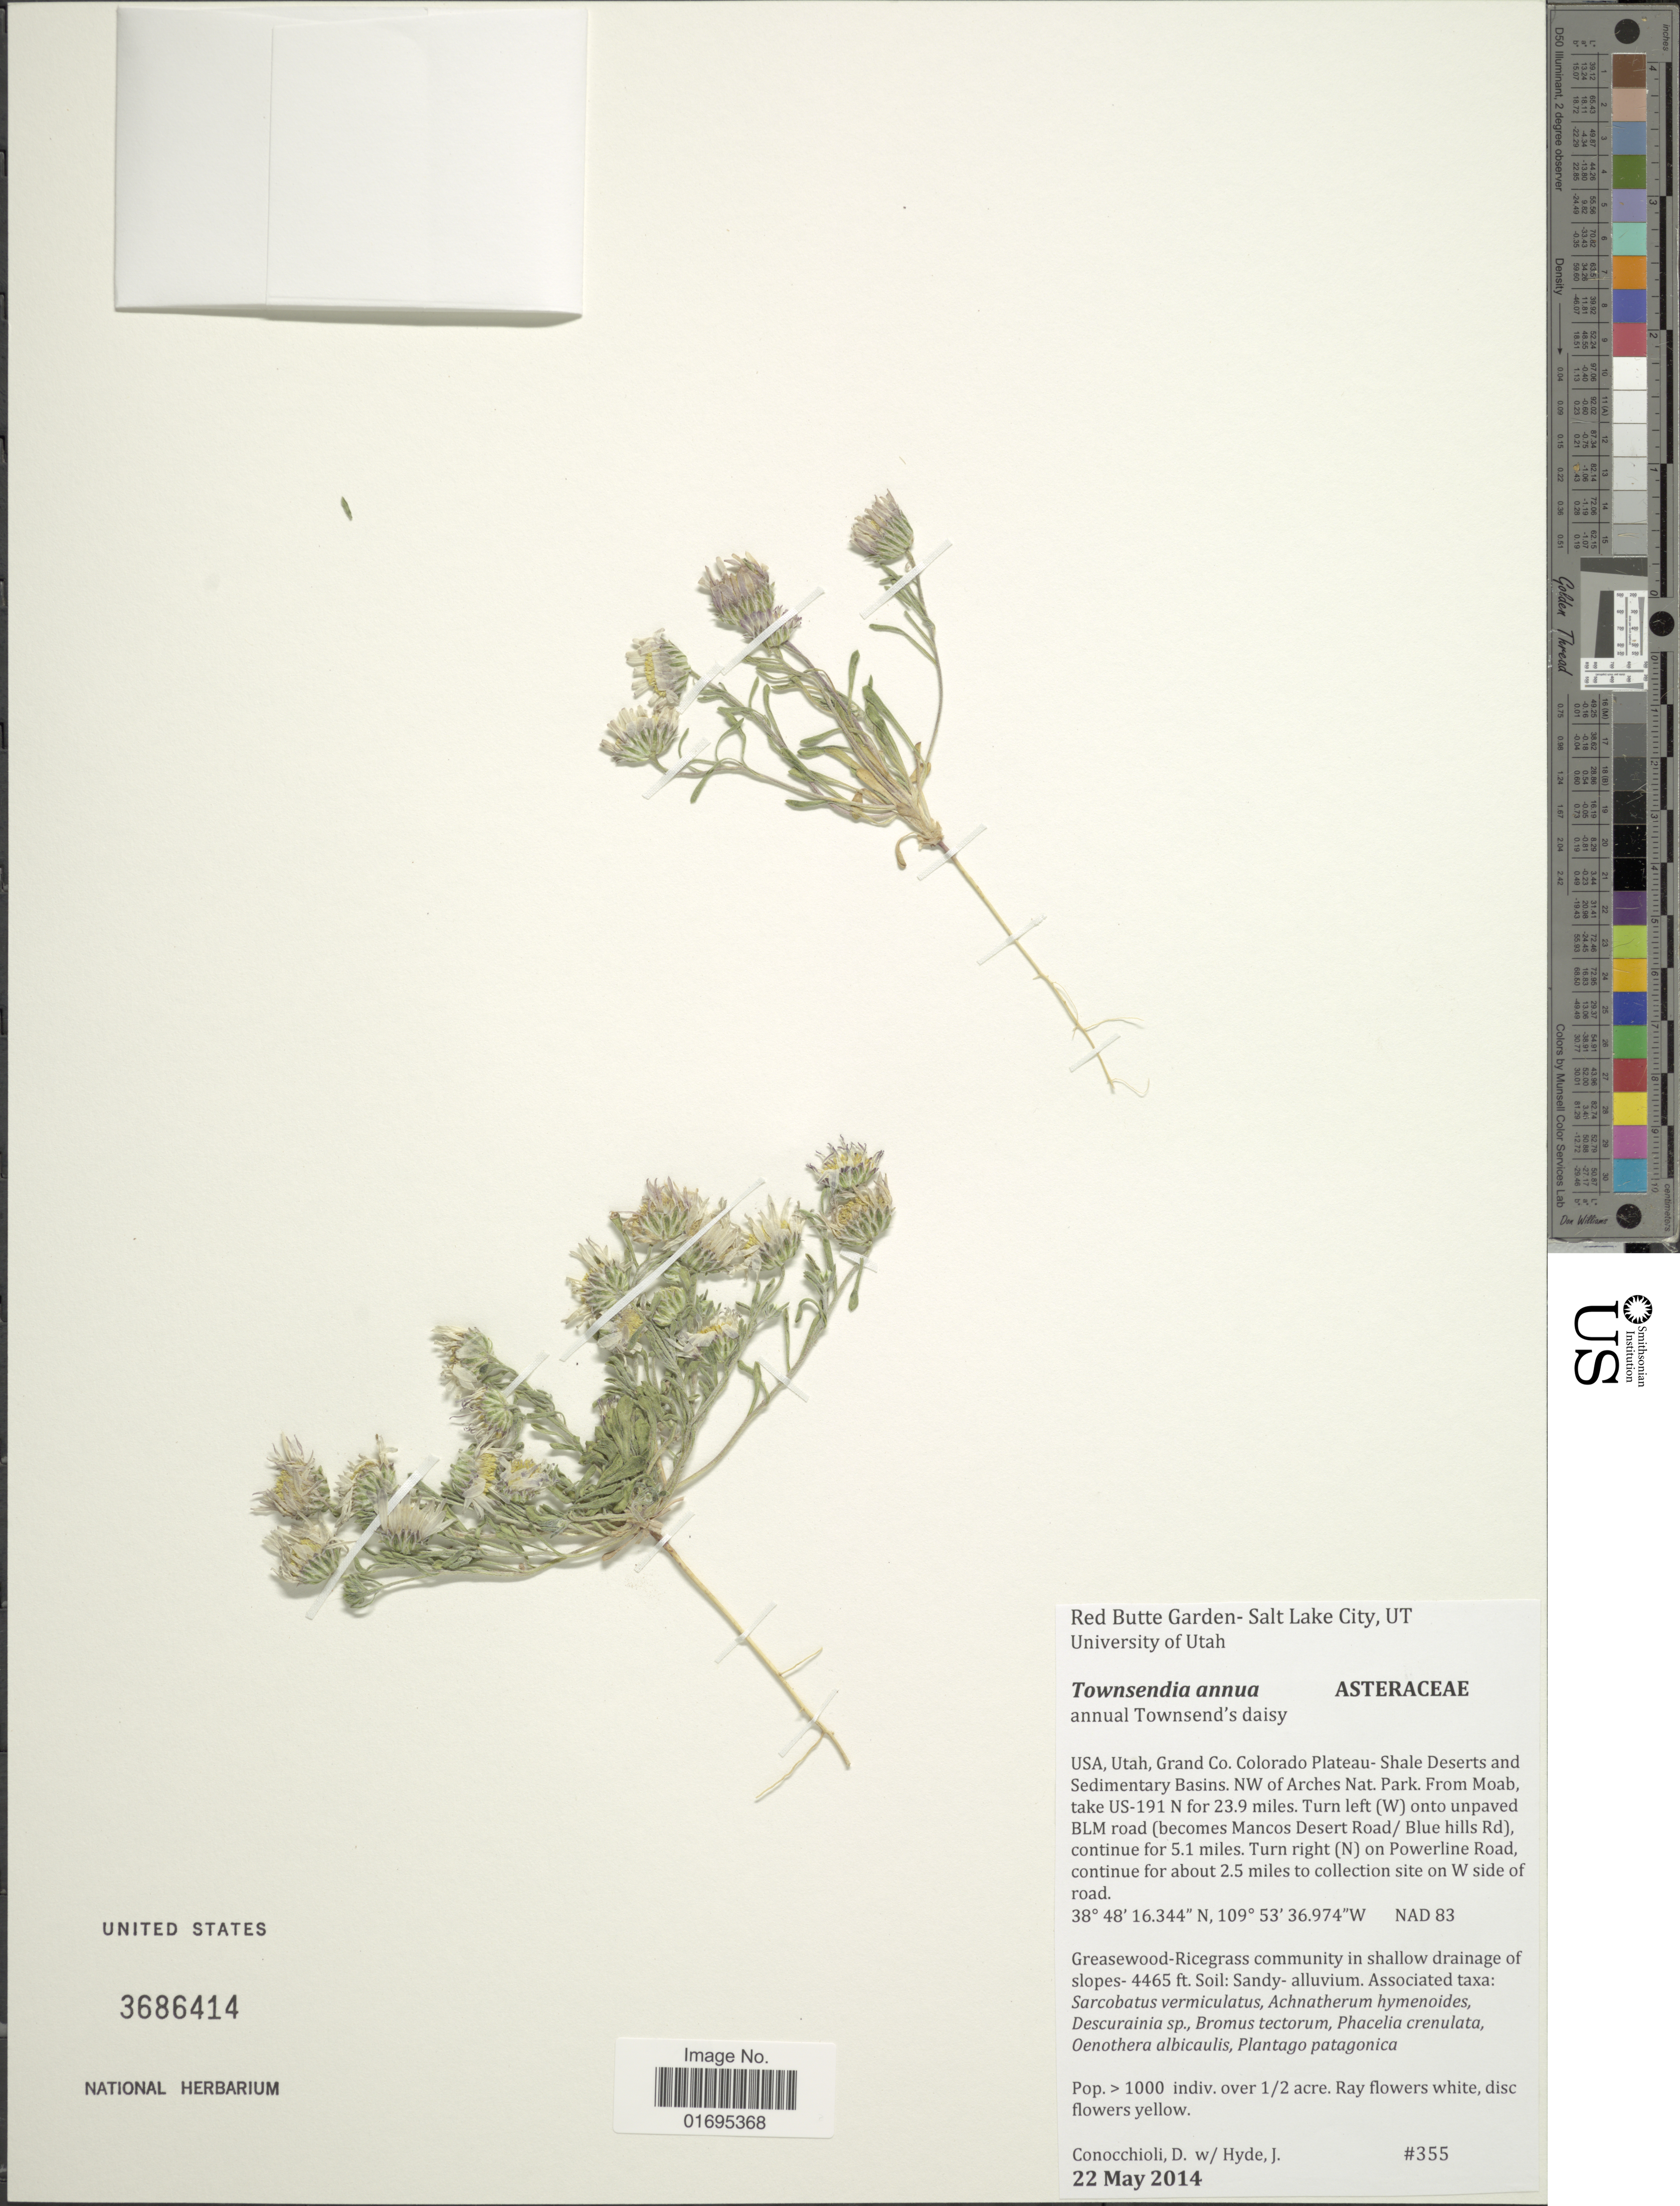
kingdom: Plantae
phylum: Tracheophyta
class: Magnoliopsida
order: Asterales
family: Asteraceae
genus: Townsendia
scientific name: Townsendia annua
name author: Beaman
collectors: D. Conocchioli & J. Hyde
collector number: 355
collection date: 2014-05-22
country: United States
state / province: Utah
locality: Grand Co. Colorado Plateau-Shale Deserts and Sedimentry Basins, NW of Arches Nat. Park, from Moab, take US-191 N for 23.9 miles, turn left (W) onto unpaved BLM road (becomes Mancos Desert Road/ Blue hills Rd), continue for 5.1 miles, Turn right (N) on Powerline Road, continue for about 2.5 miles to collection site on W side of road, NAD 83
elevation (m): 1361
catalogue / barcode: US 3686414